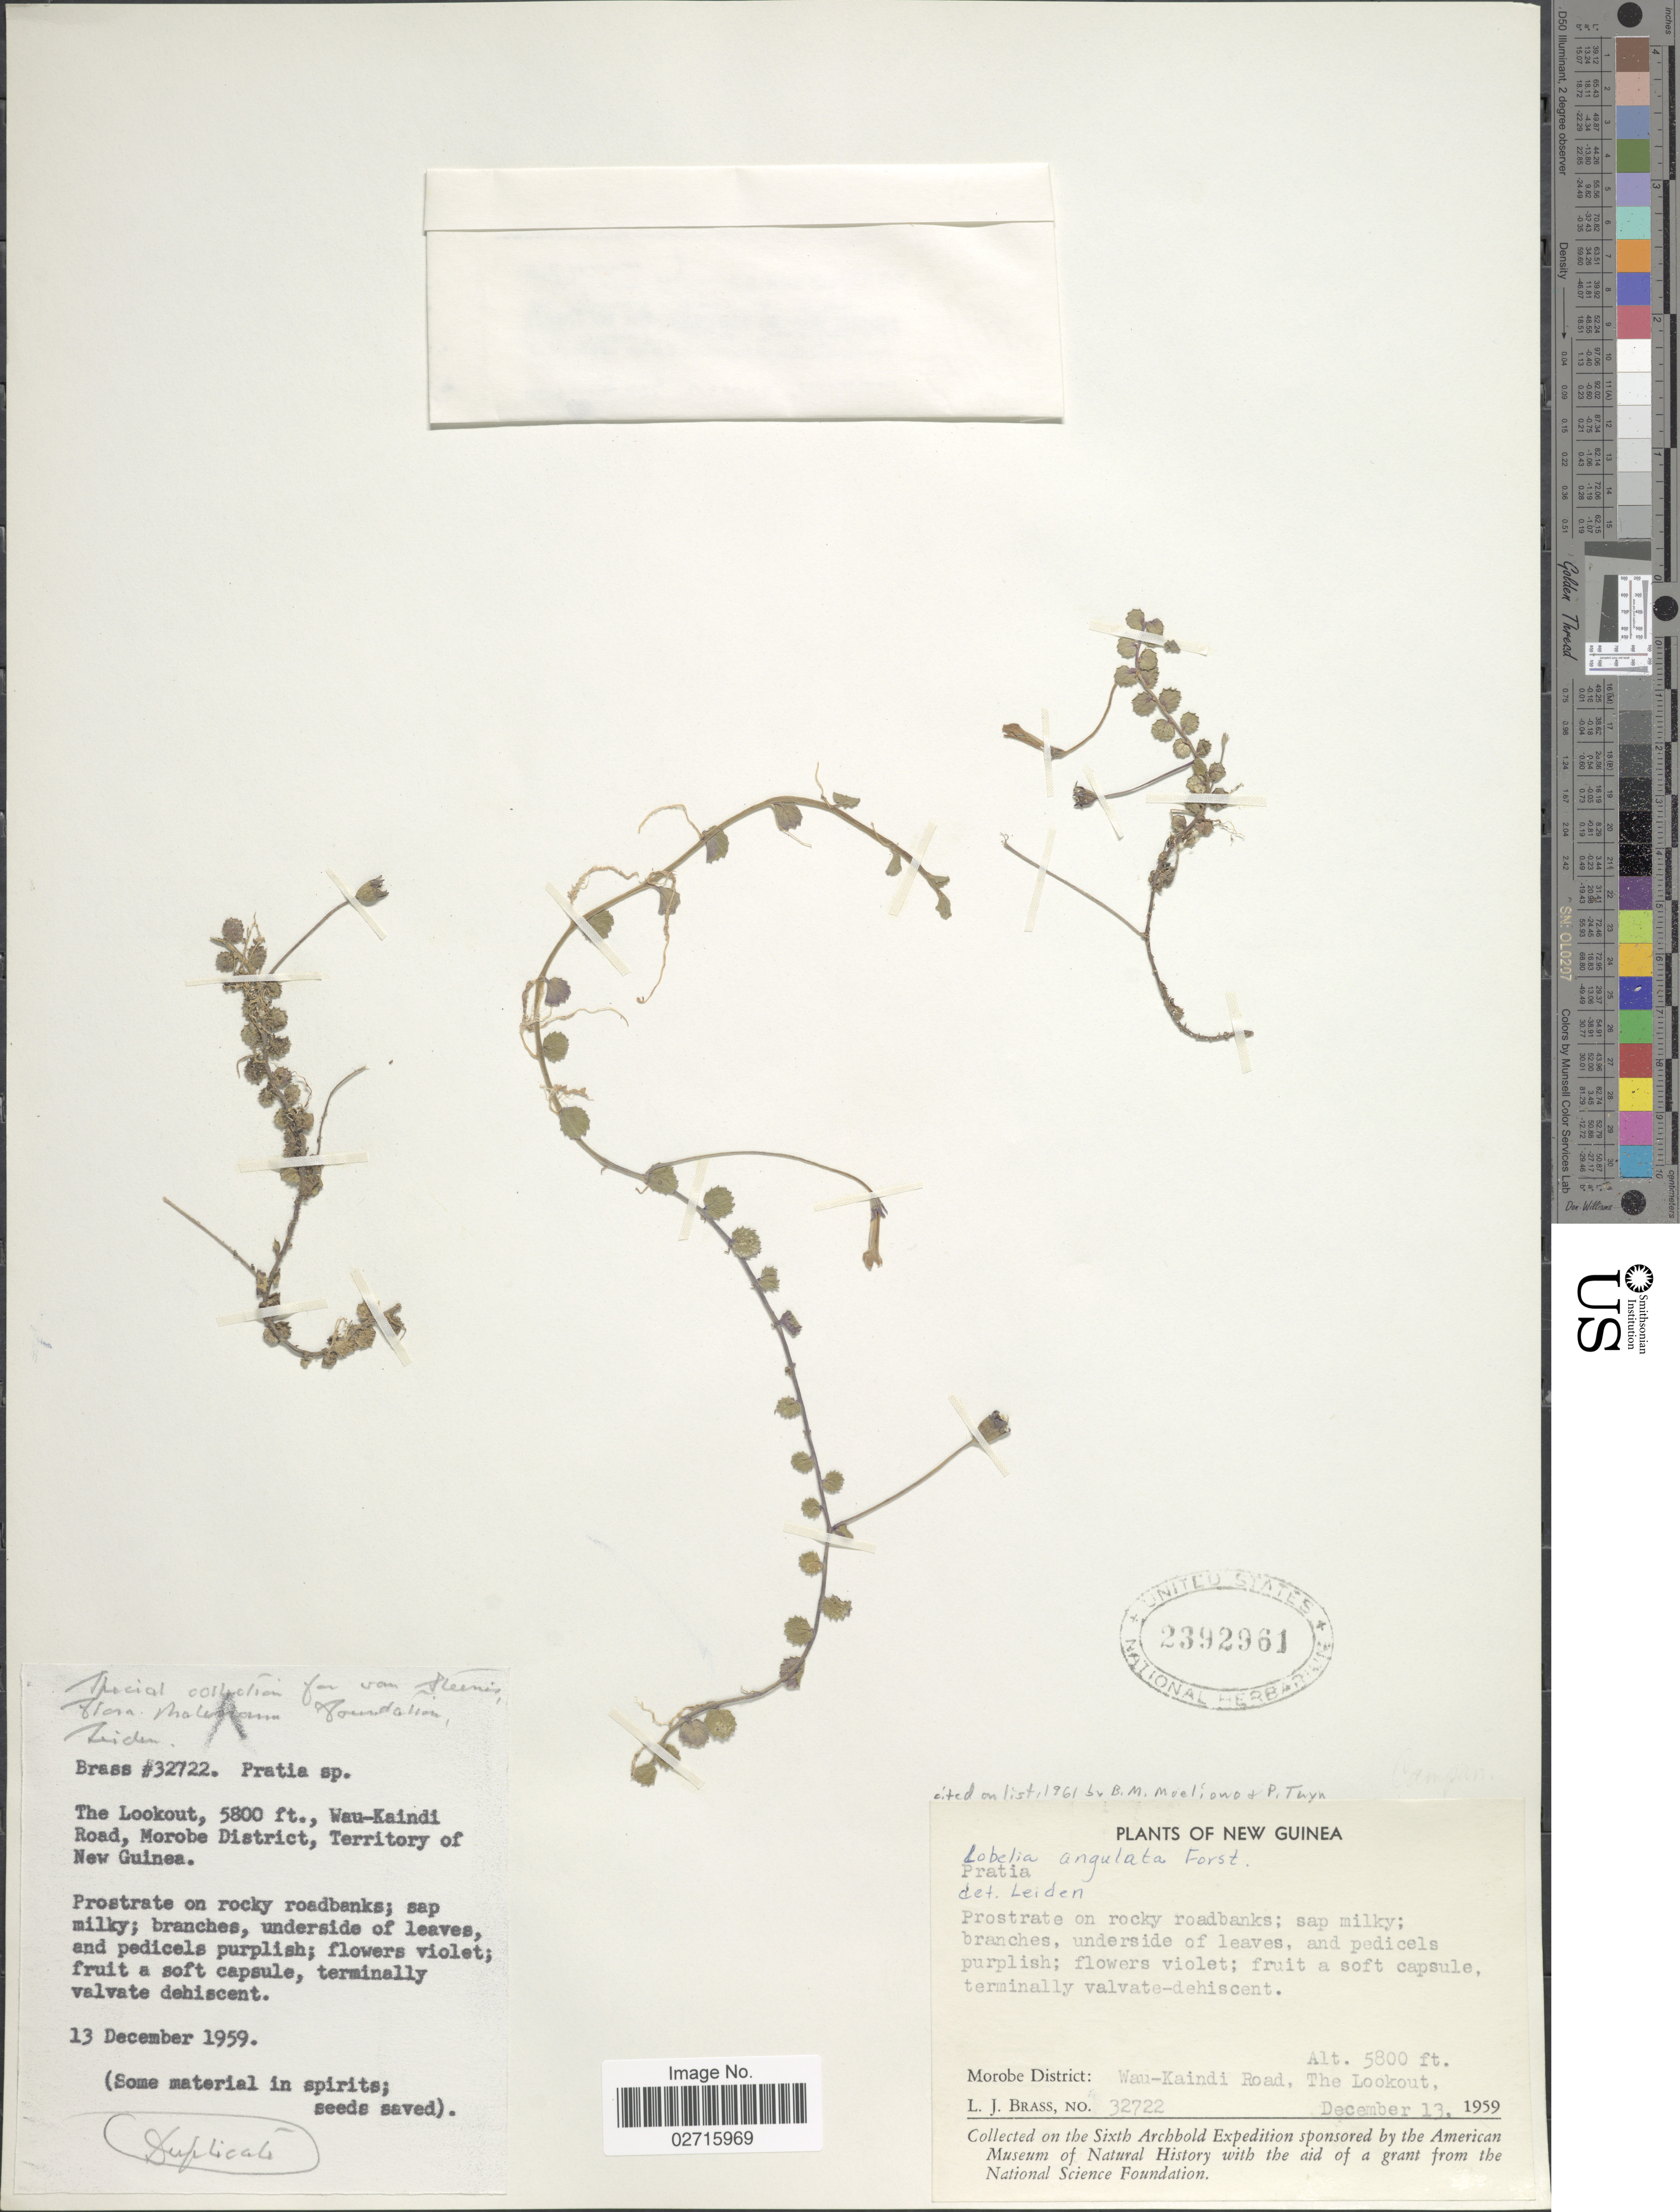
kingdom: Plantae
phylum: Tracheophyta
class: Magnoliopsida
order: Asterales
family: Campanulaceae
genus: Lobelia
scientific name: Lobelia angulata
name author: G. Forst.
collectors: L. J. Brass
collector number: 32722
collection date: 1959-12-13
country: Papua New Guinea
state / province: Morobe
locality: New Guinea, on rocky roadbanks, Wau-Kaindi Road, The Lookout.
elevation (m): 1768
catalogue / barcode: US 2392961